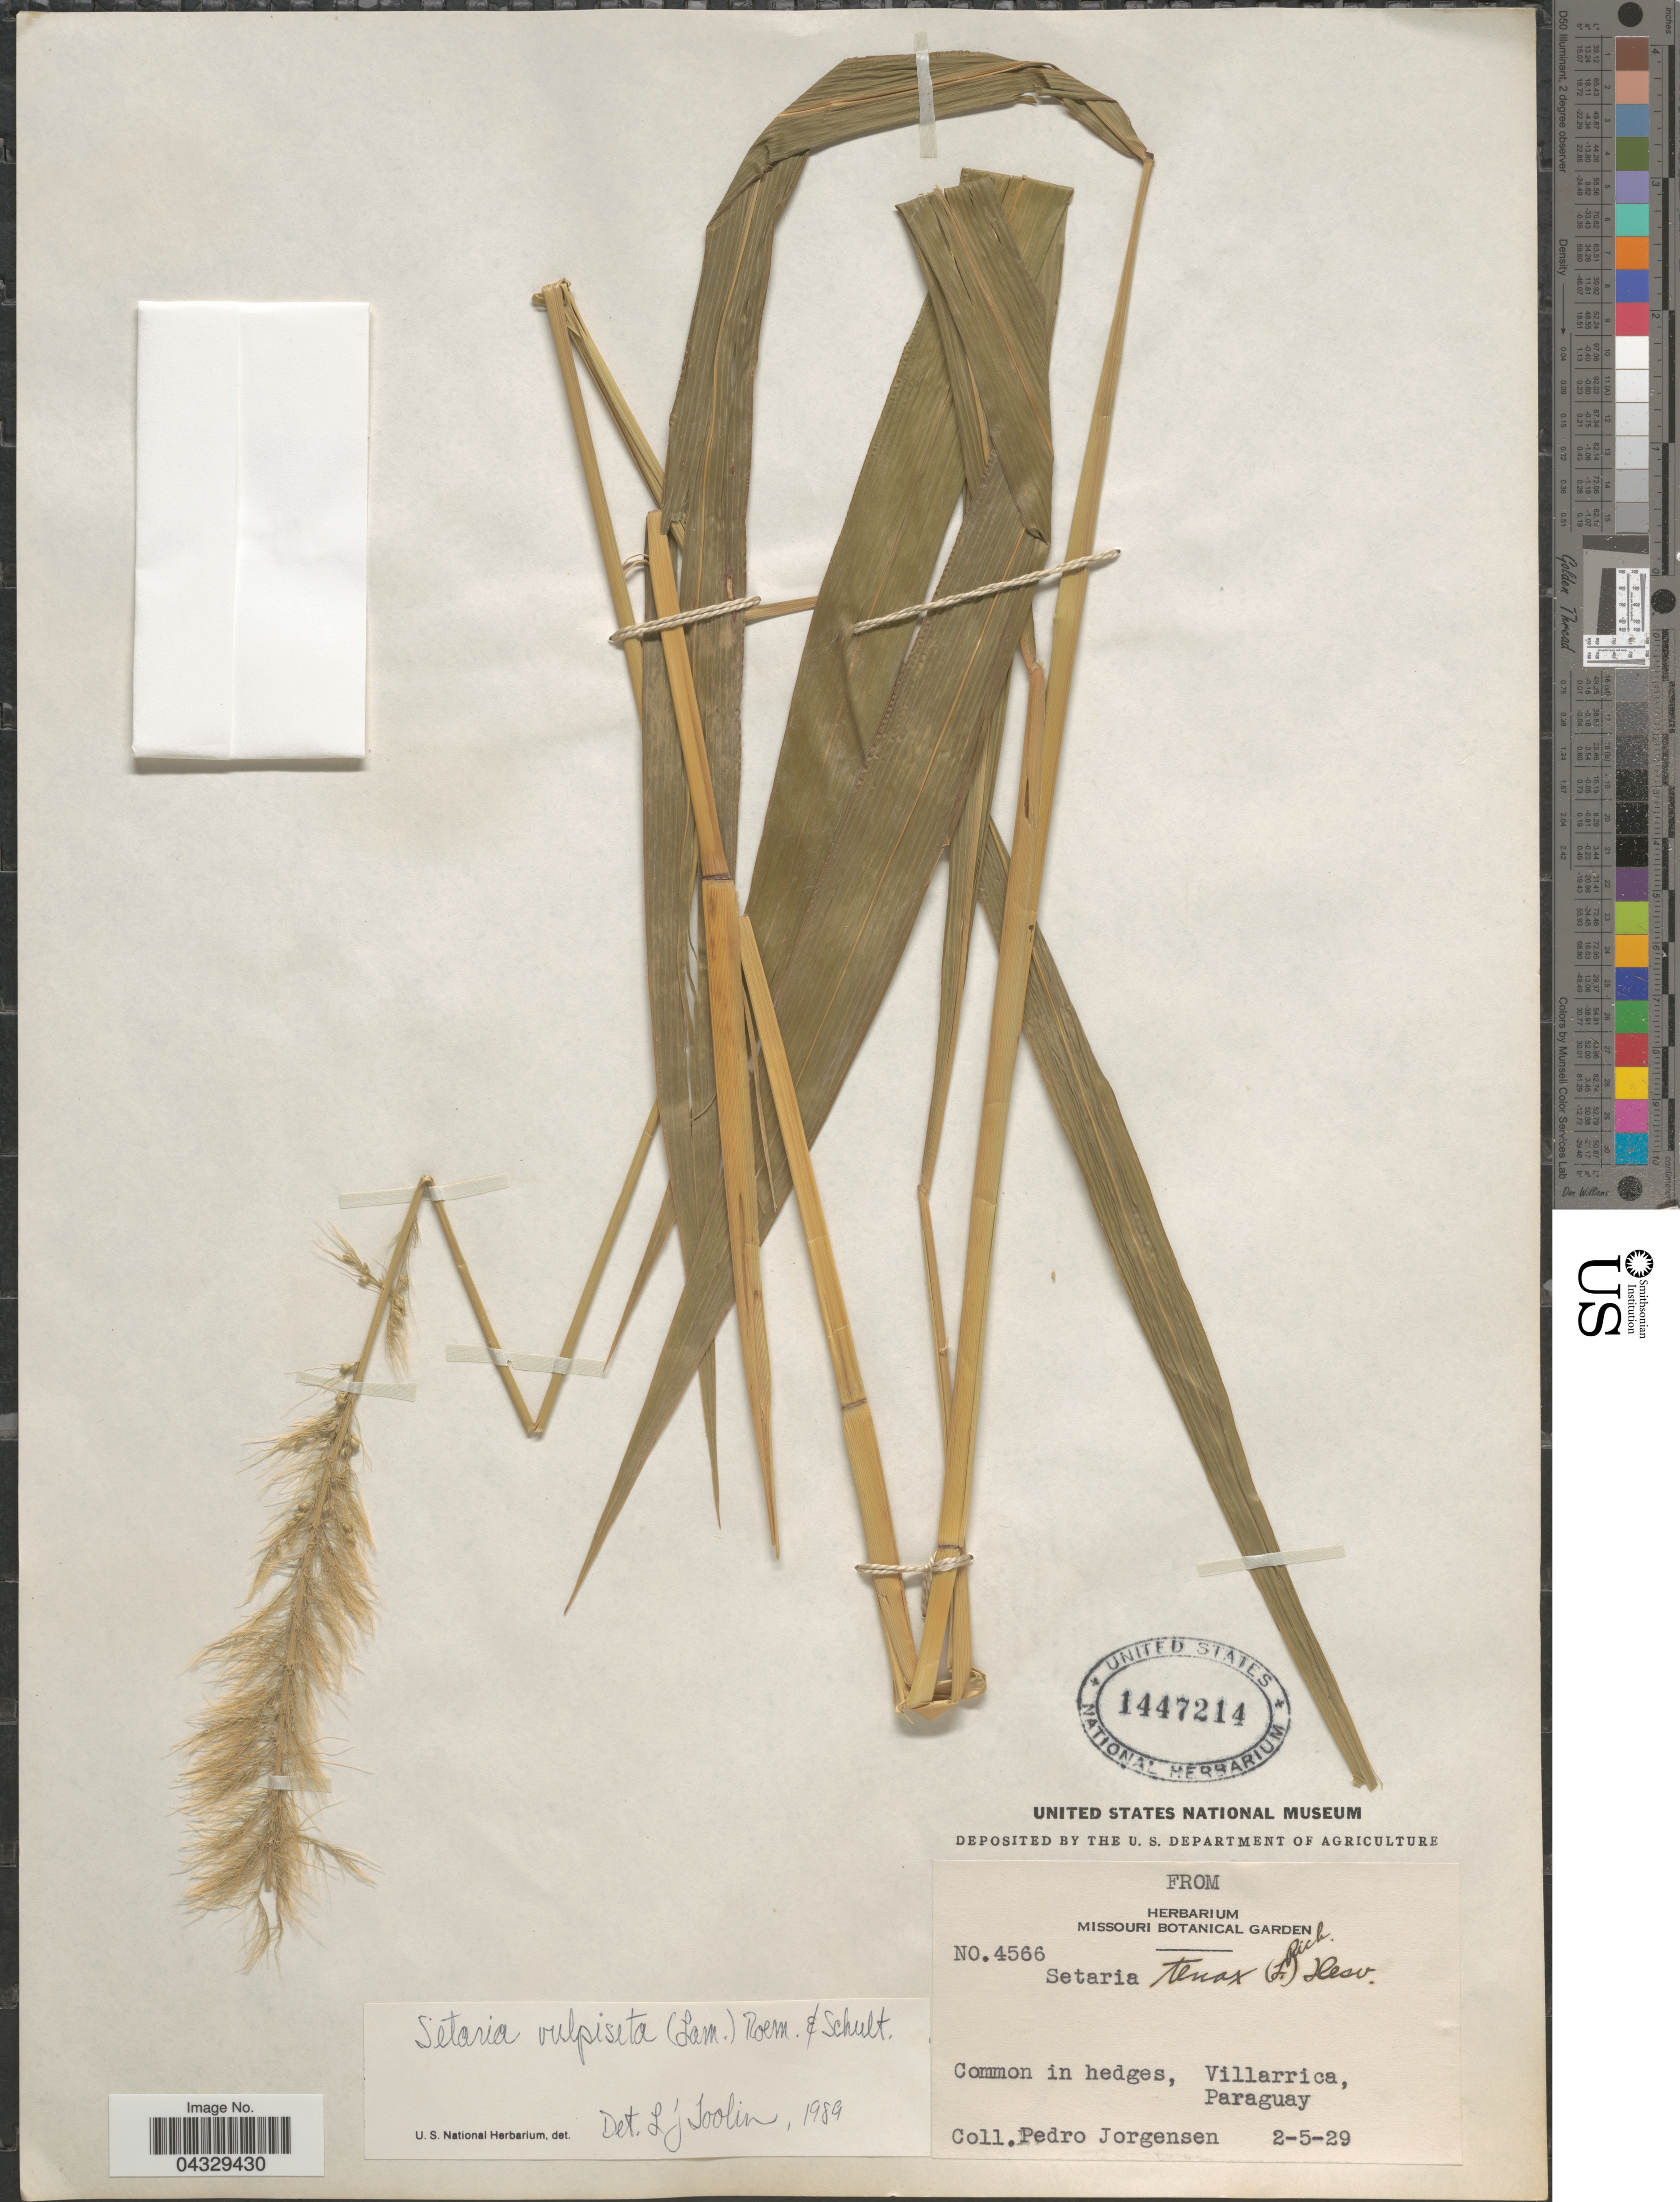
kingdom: Plantae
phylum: Tracheophyta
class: Liliopsida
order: Poales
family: Poaceae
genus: Setaria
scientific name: Setaria vulpiseta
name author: (Lam.) Roem. & Schult.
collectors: P. Jörgensen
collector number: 4566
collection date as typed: Transcribed d/m/y: 2/5/29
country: Paraguay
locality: Common in hedges, Villarrica.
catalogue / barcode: US 1447214